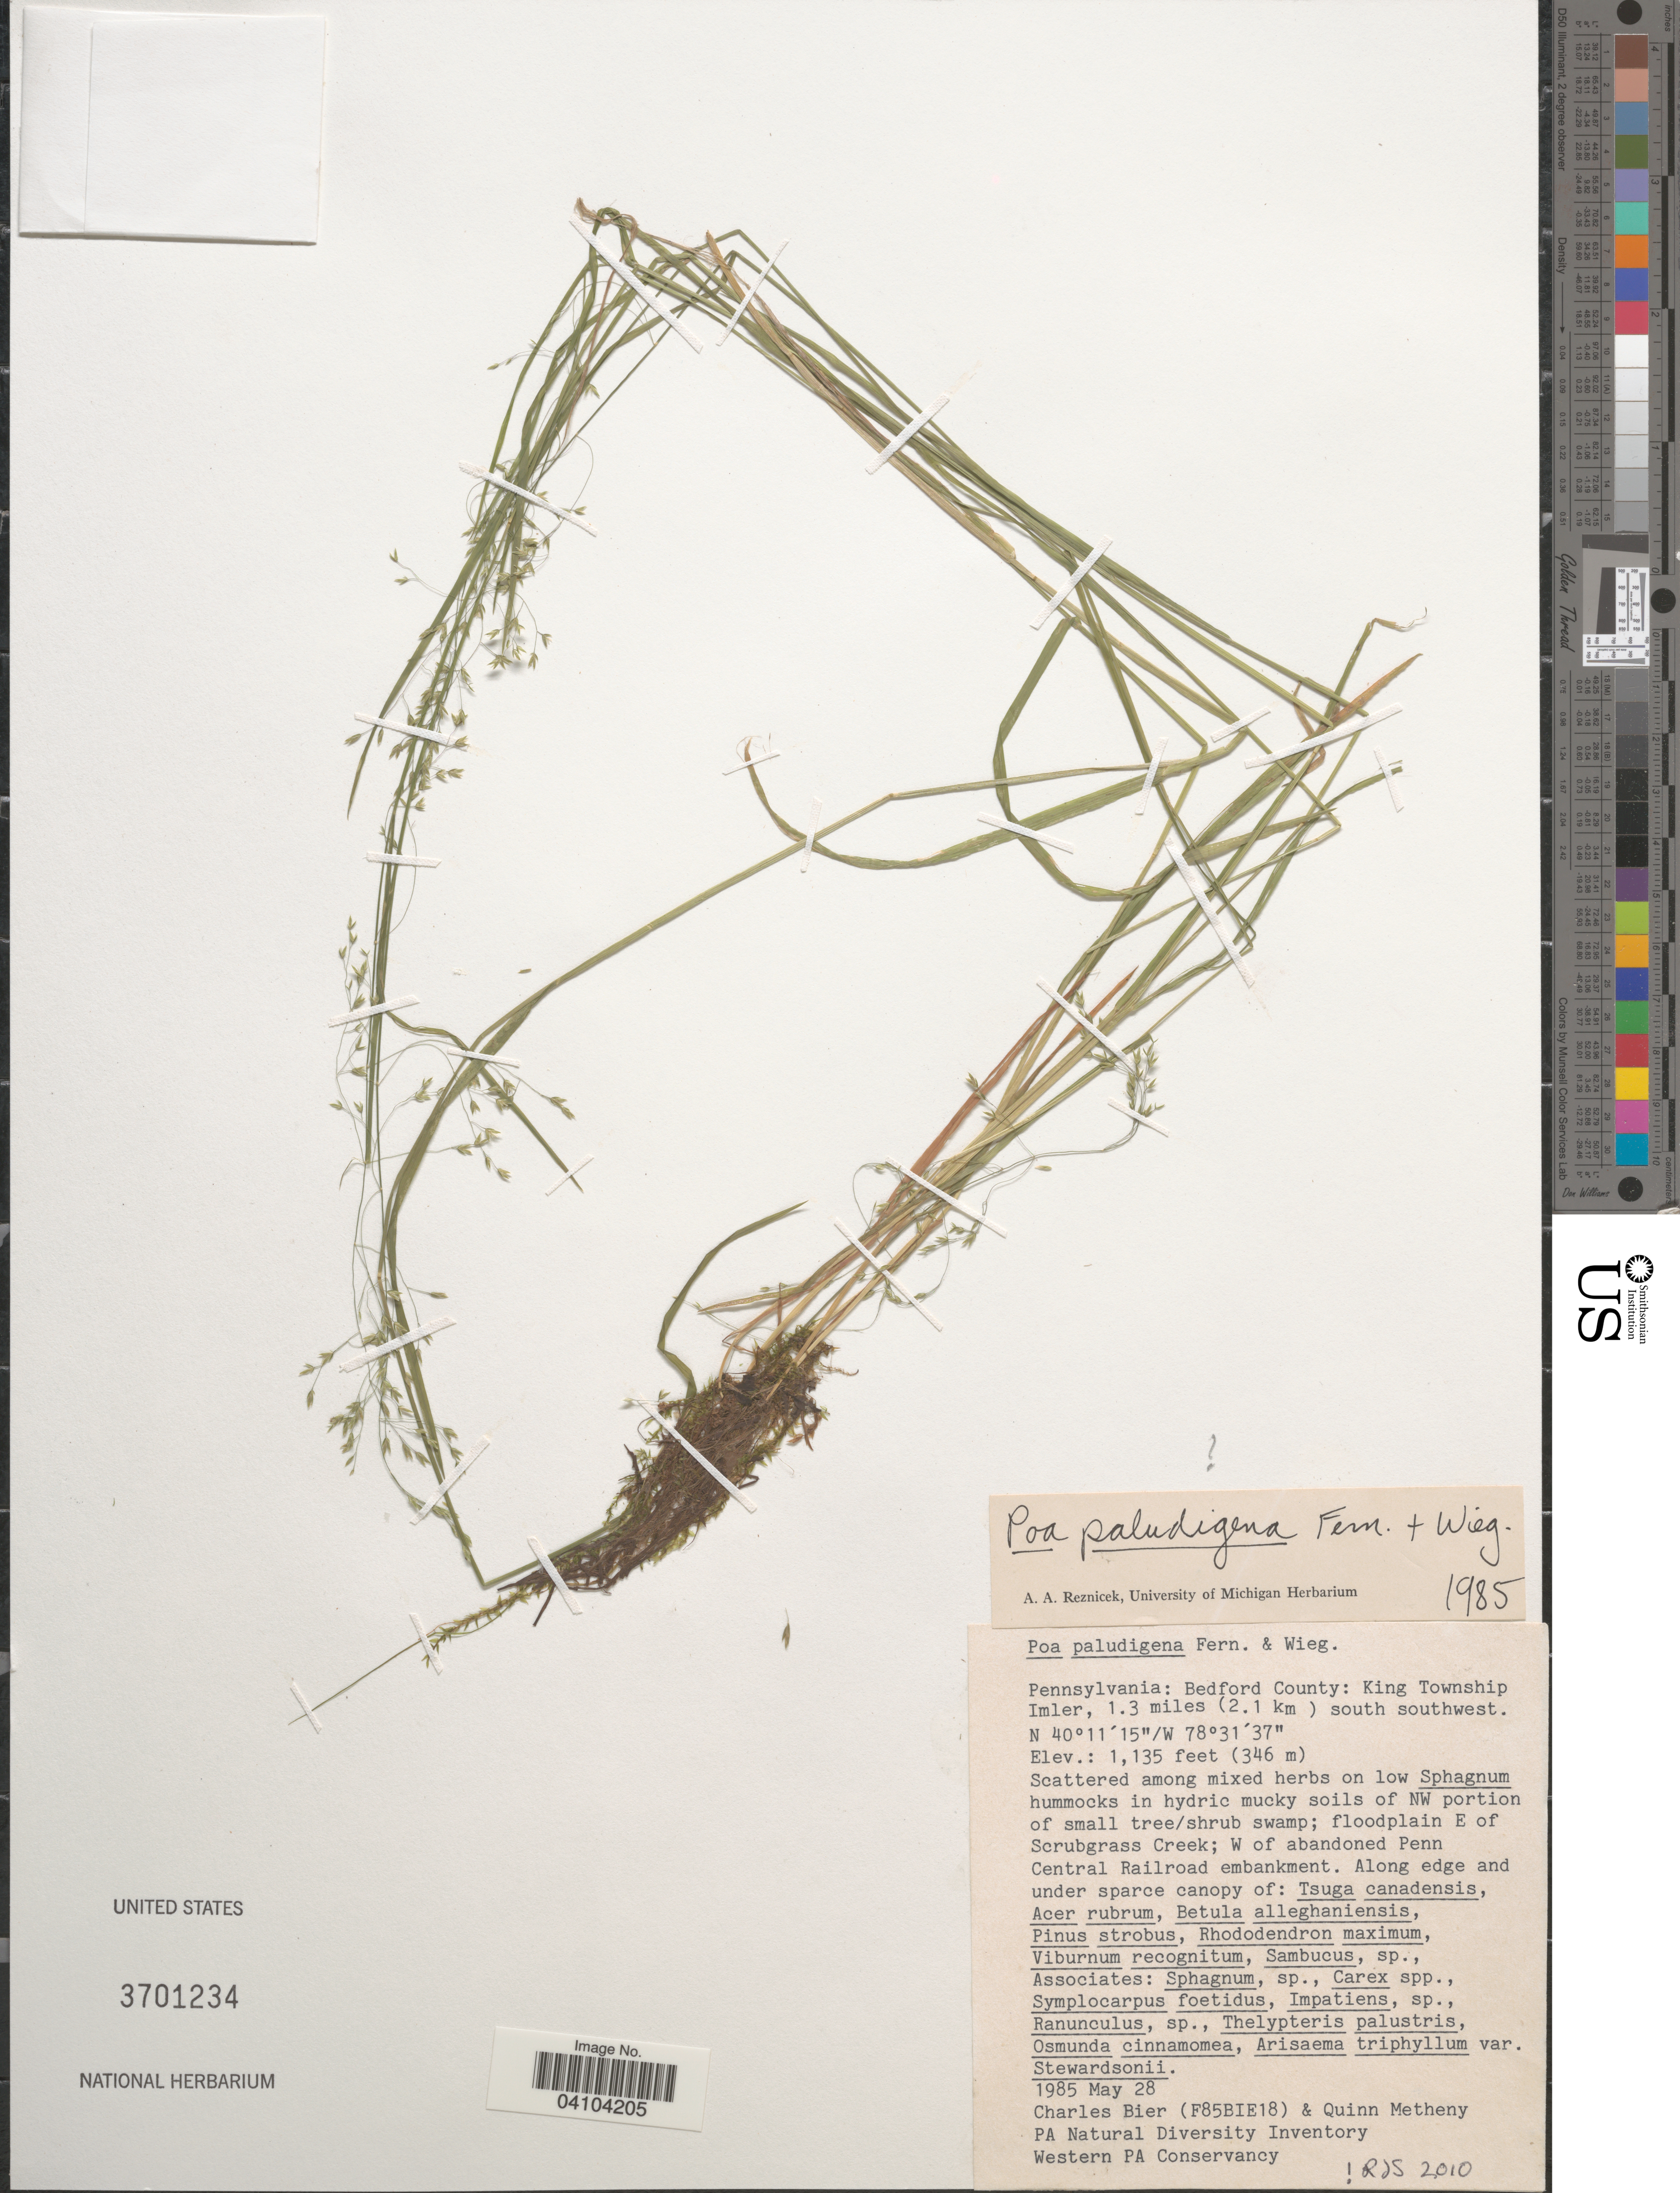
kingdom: Plantae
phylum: Tracheophyta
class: Liliopsida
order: Poales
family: Poaceae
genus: Poa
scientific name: Poa paludigena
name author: Fernald & Wiegand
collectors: C. Bier & Q. Metheny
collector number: F85BIE18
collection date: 1985-05-28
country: United States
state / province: Pennsylvania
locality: Bedford County: King Township Imler, 1.3 miles (2.1 km) south southwest. Scattered among mixed herbs on low Sphagnum hummocks in hydric mucky soils of NW portion of small tree/shrub swamp; floodplain E of Scrubgrass Creek; W of abandoned Penn Central Railroad embankment.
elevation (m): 346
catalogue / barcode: US 3701234